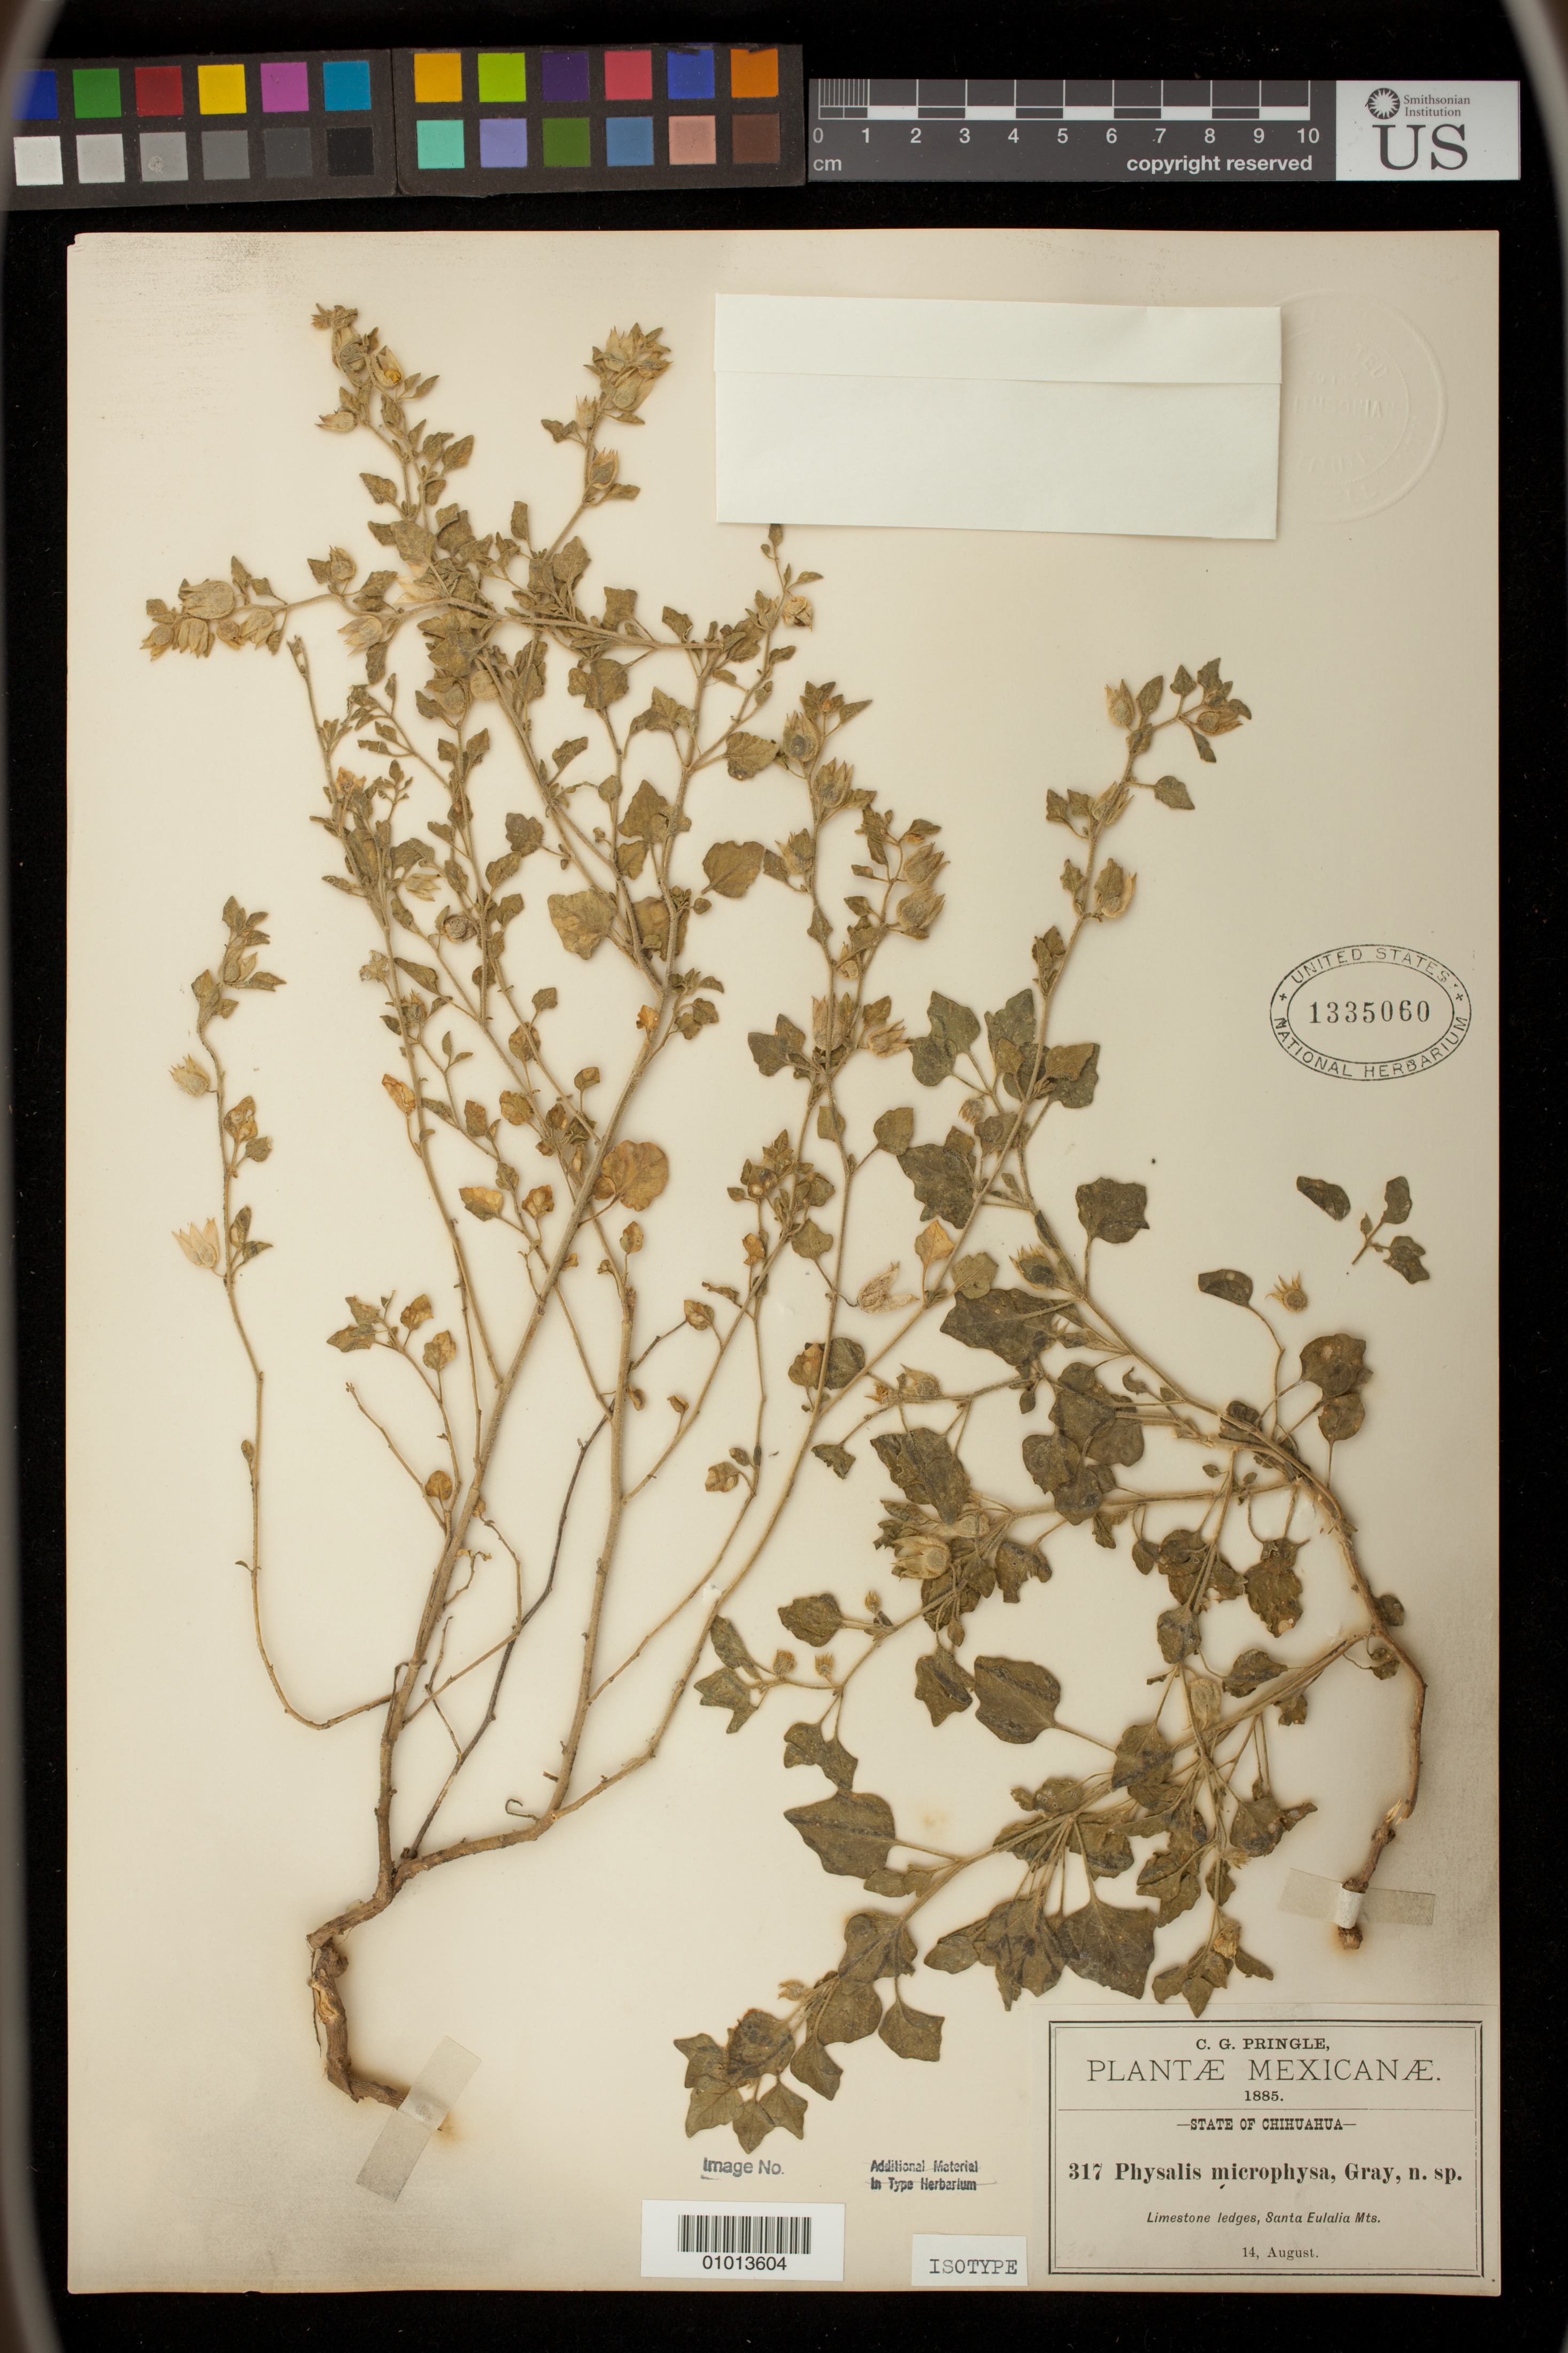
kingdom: Plantae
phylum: Tracheophyta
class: Magnoliopsida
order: Solanales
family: Solanaceae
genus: Physalis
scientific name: Physalis microphysa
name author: A. Gray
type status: Isotype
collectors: C. G. Pringle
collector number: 317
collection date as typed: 14 Aug 1885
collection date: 1885-08-14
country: Mexico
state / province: Chihuahua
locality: Limestone ledges, Santa Eulalia Mts.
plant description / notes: Specimen ex John Donnell Smith herbarium.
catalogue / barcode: US 1335060